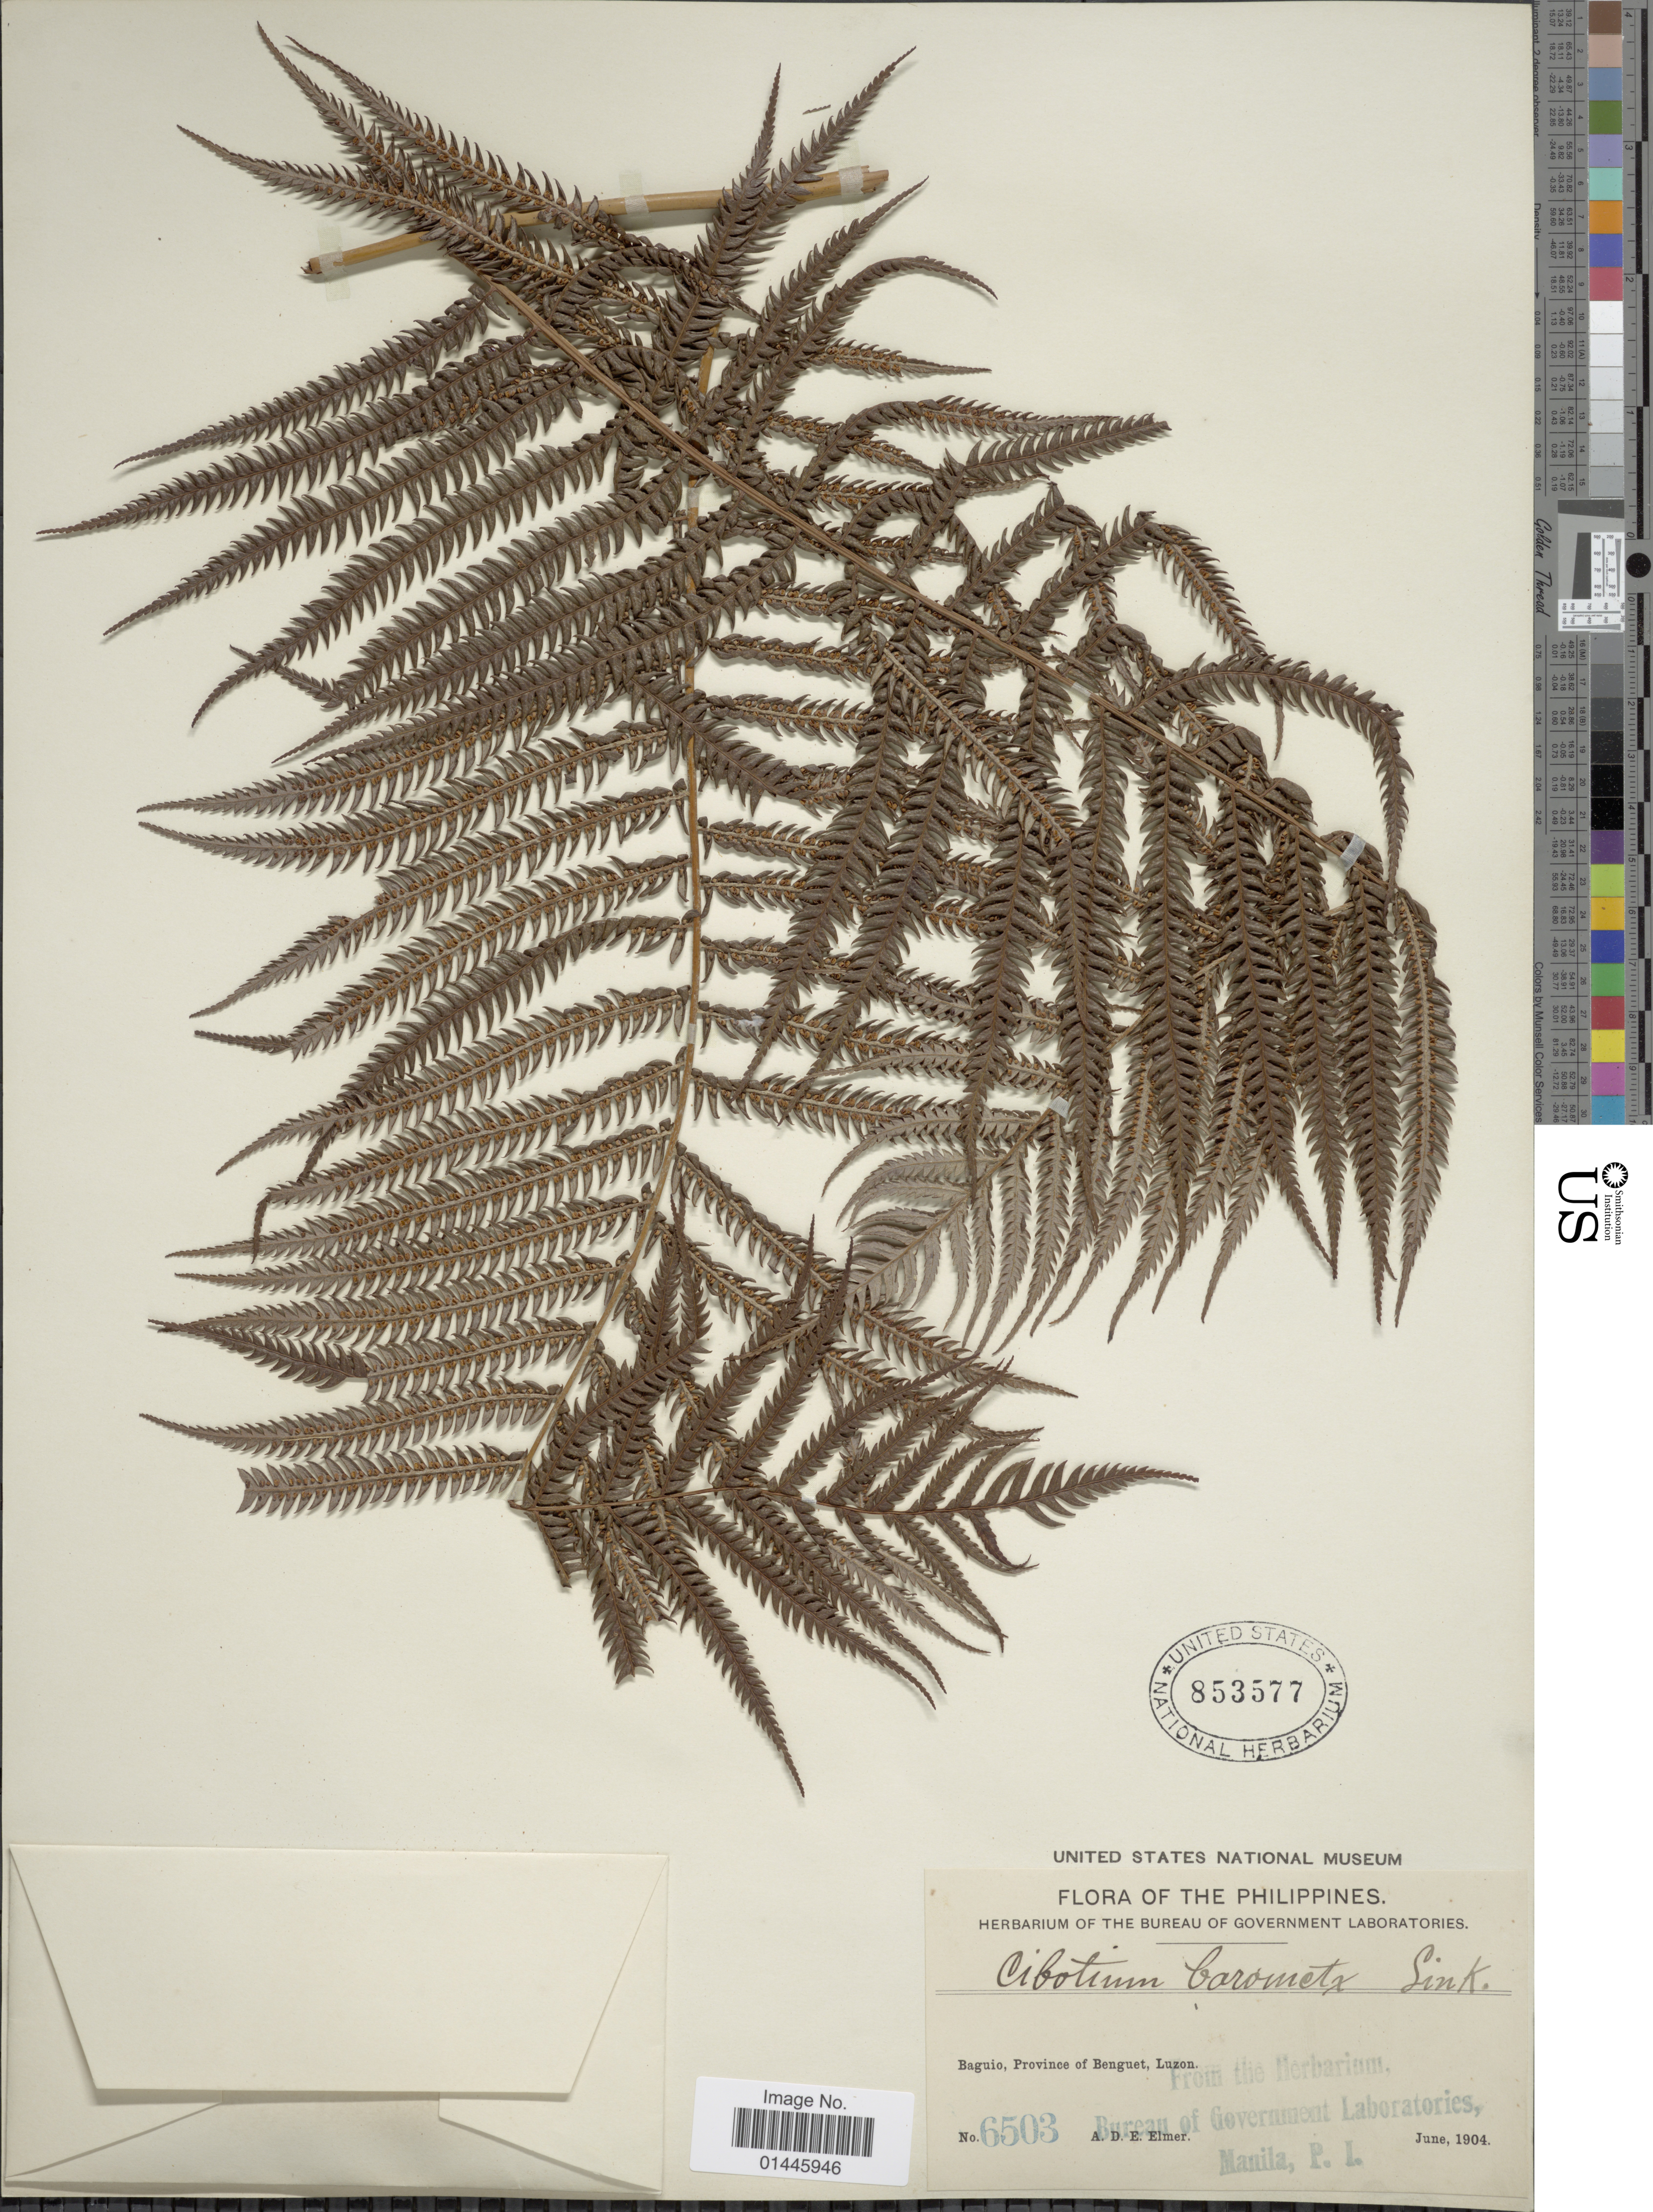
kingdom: Plantae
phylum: Tracheophyta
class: Polypodiopsida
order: Cyatheales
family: Cibotiaceae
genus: Cibotium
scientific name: Cibotium barometz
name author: (L.) J. Sm.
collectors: A. D. E. Elmer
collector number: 6503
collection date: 1904-06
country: Philippines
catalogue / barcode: US 853577